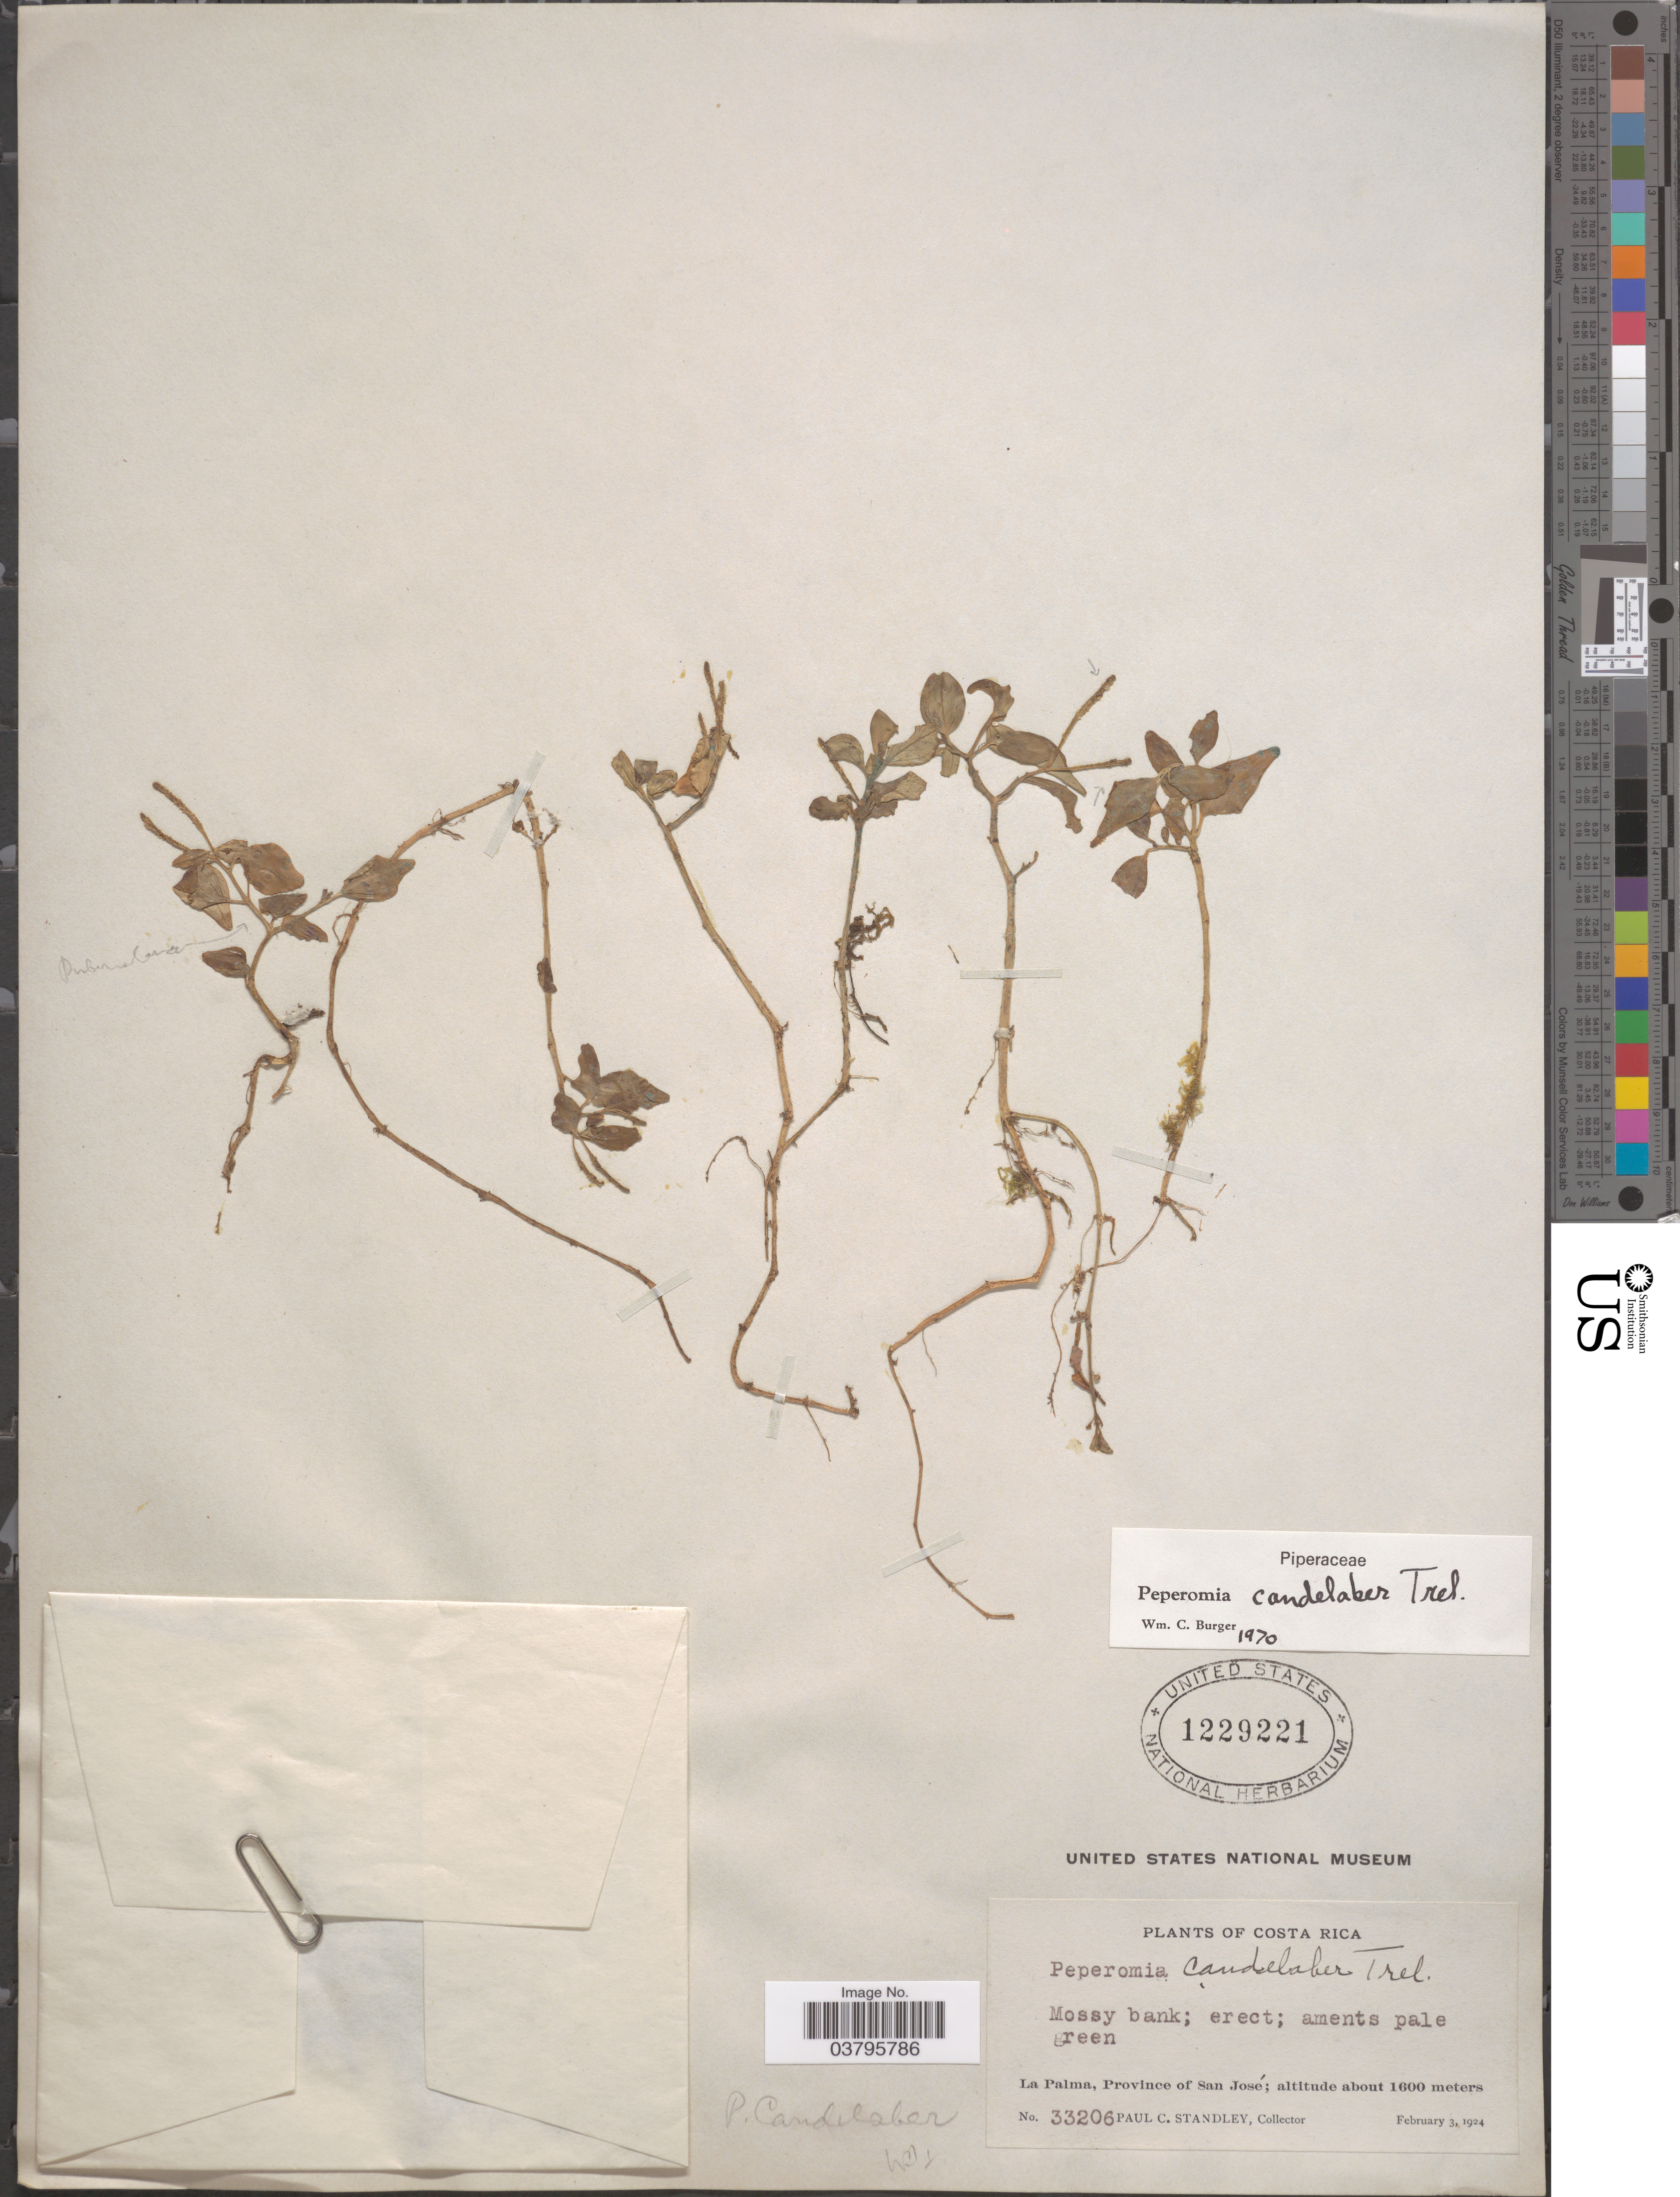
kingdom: Plantae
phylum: Tracheophyta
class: Magnoliopsida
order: Piperales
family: Piperaceae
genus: Peperomia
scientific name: Peperomia candelaber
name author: Trel.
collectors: P. C. Standley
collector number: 33206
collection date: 1924-02-03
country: Costa Rica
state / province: San José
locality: La Palma.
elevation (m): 1600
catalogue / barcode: US 1229221